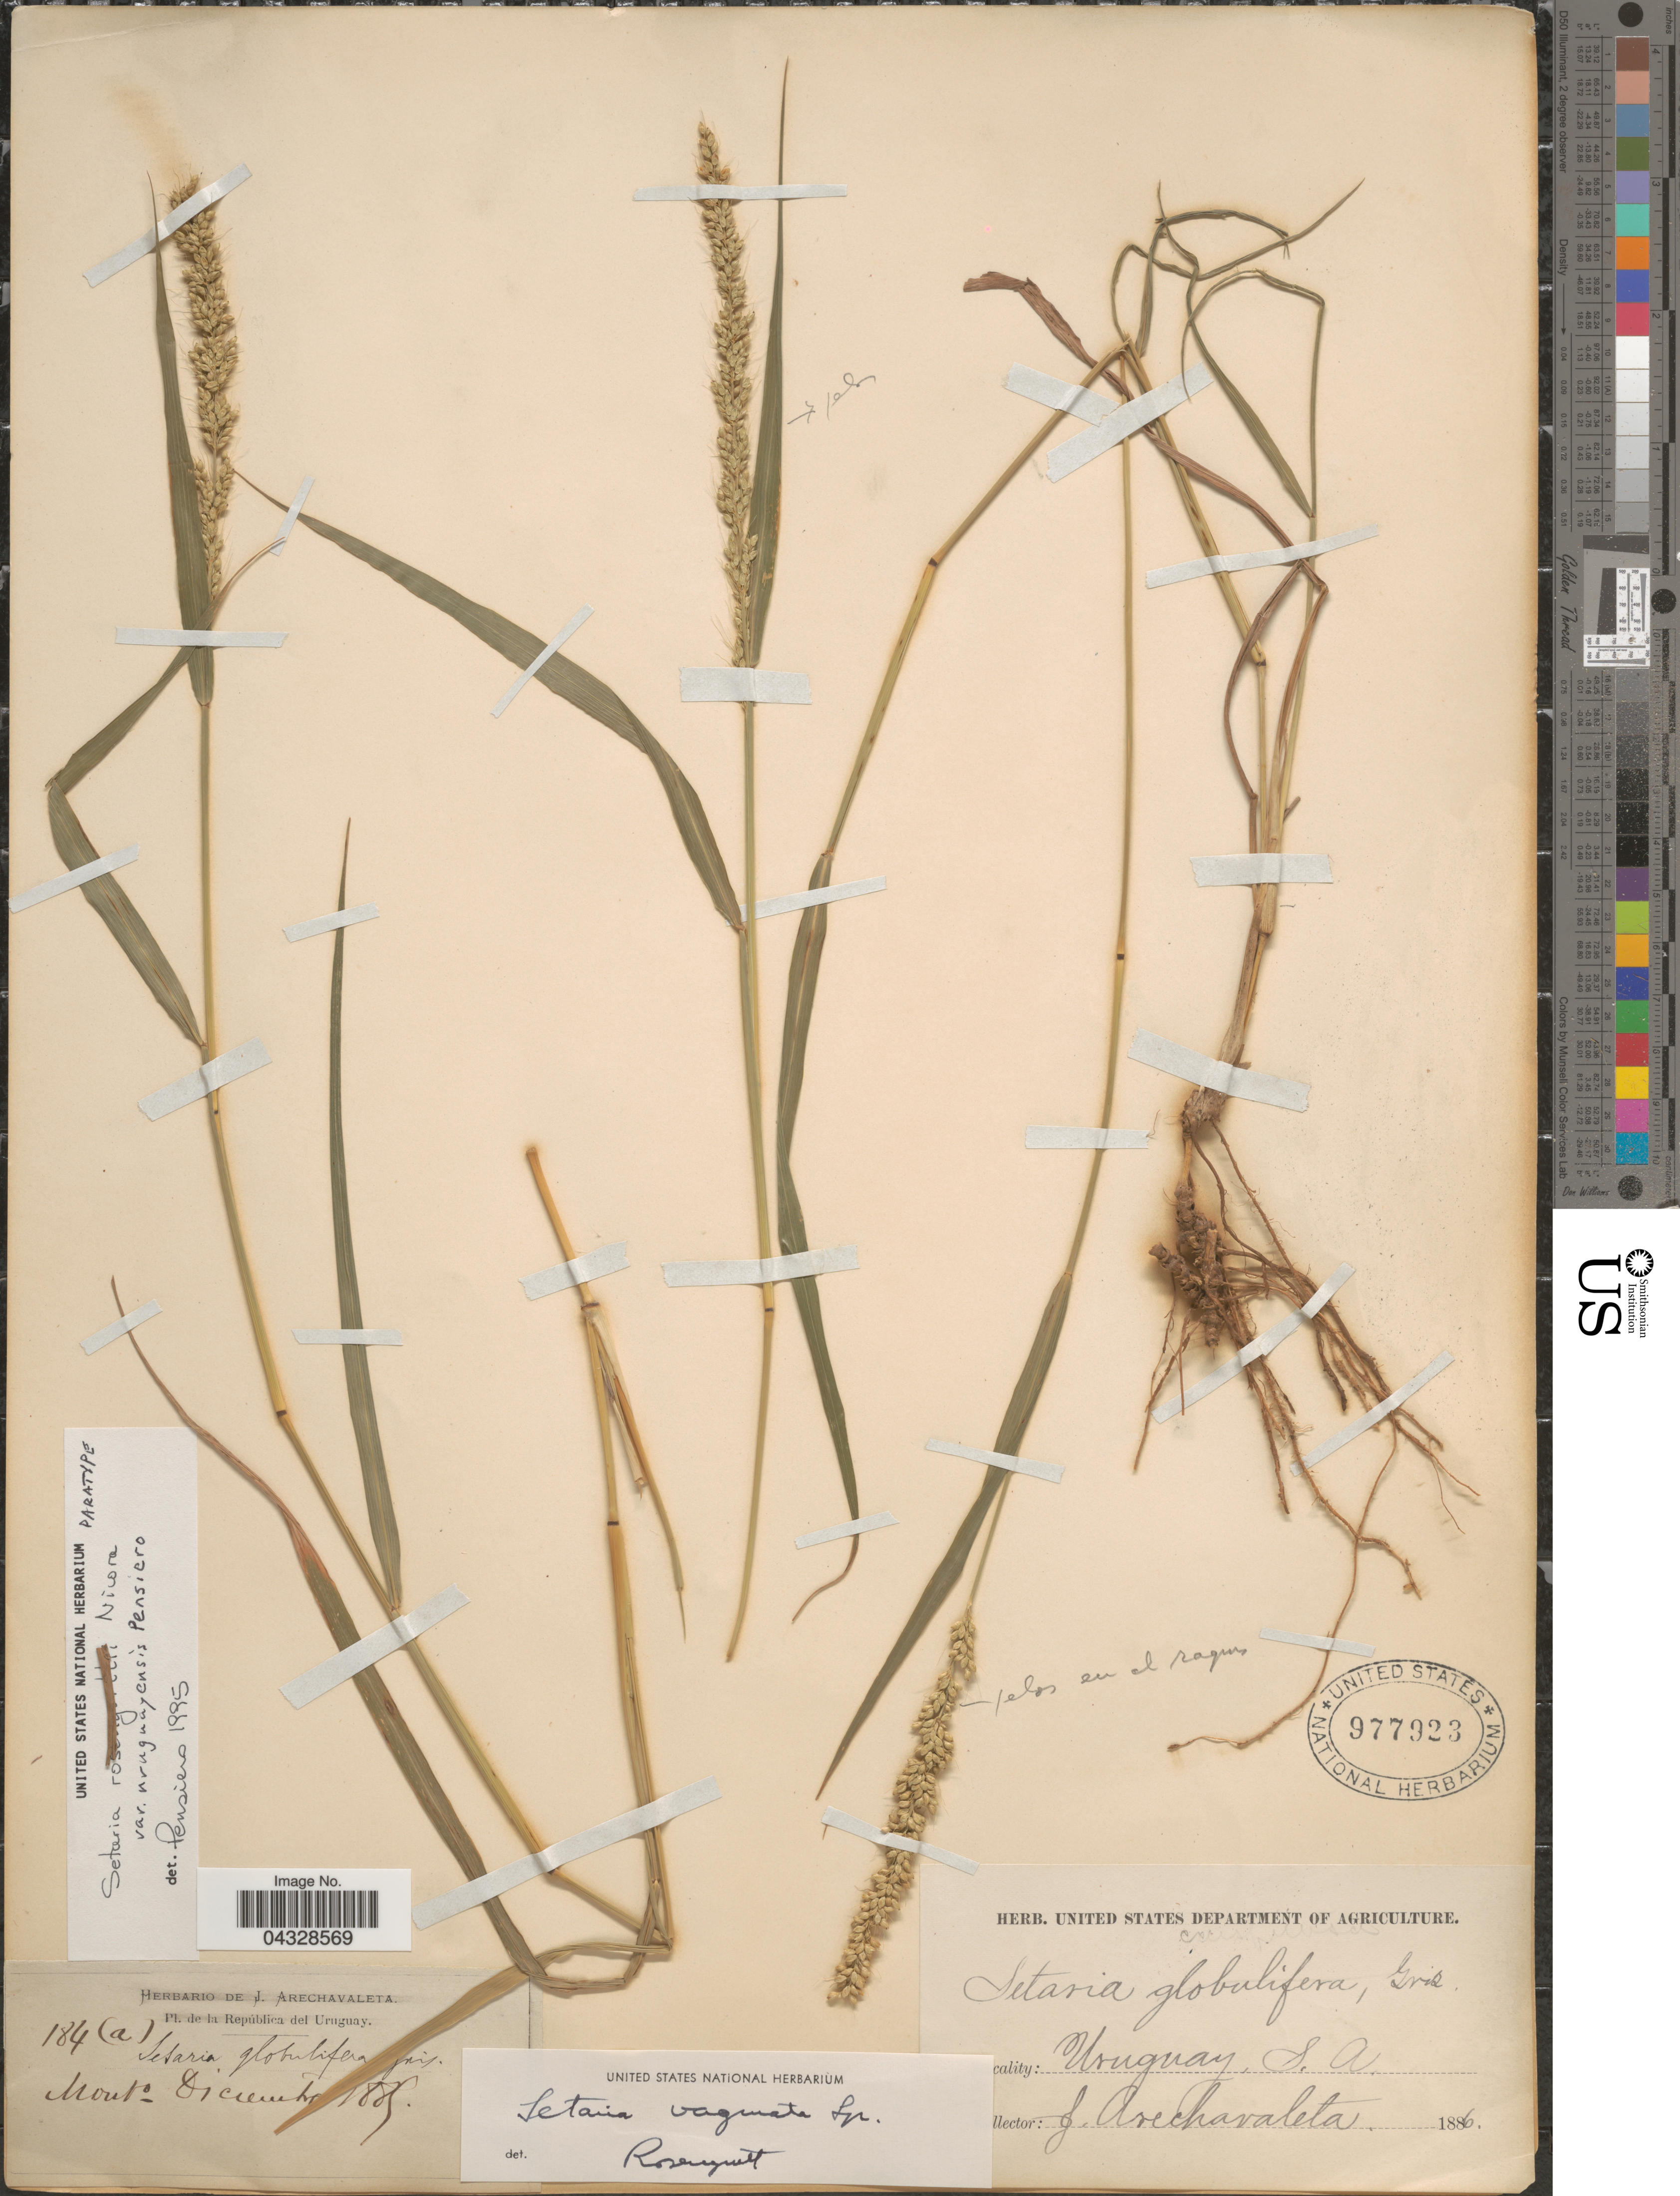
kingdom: Plantae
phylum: Tracheophyta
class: Liliopsida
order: Poales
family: Poaceae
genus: Setaria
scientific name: Setaria rosengurttii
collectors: J. Arechavaleta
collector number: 184(a)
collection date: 1885-12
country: Uruguay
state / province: Montevideo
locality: República del Uruguay. Mont°.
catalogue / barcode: US 977923